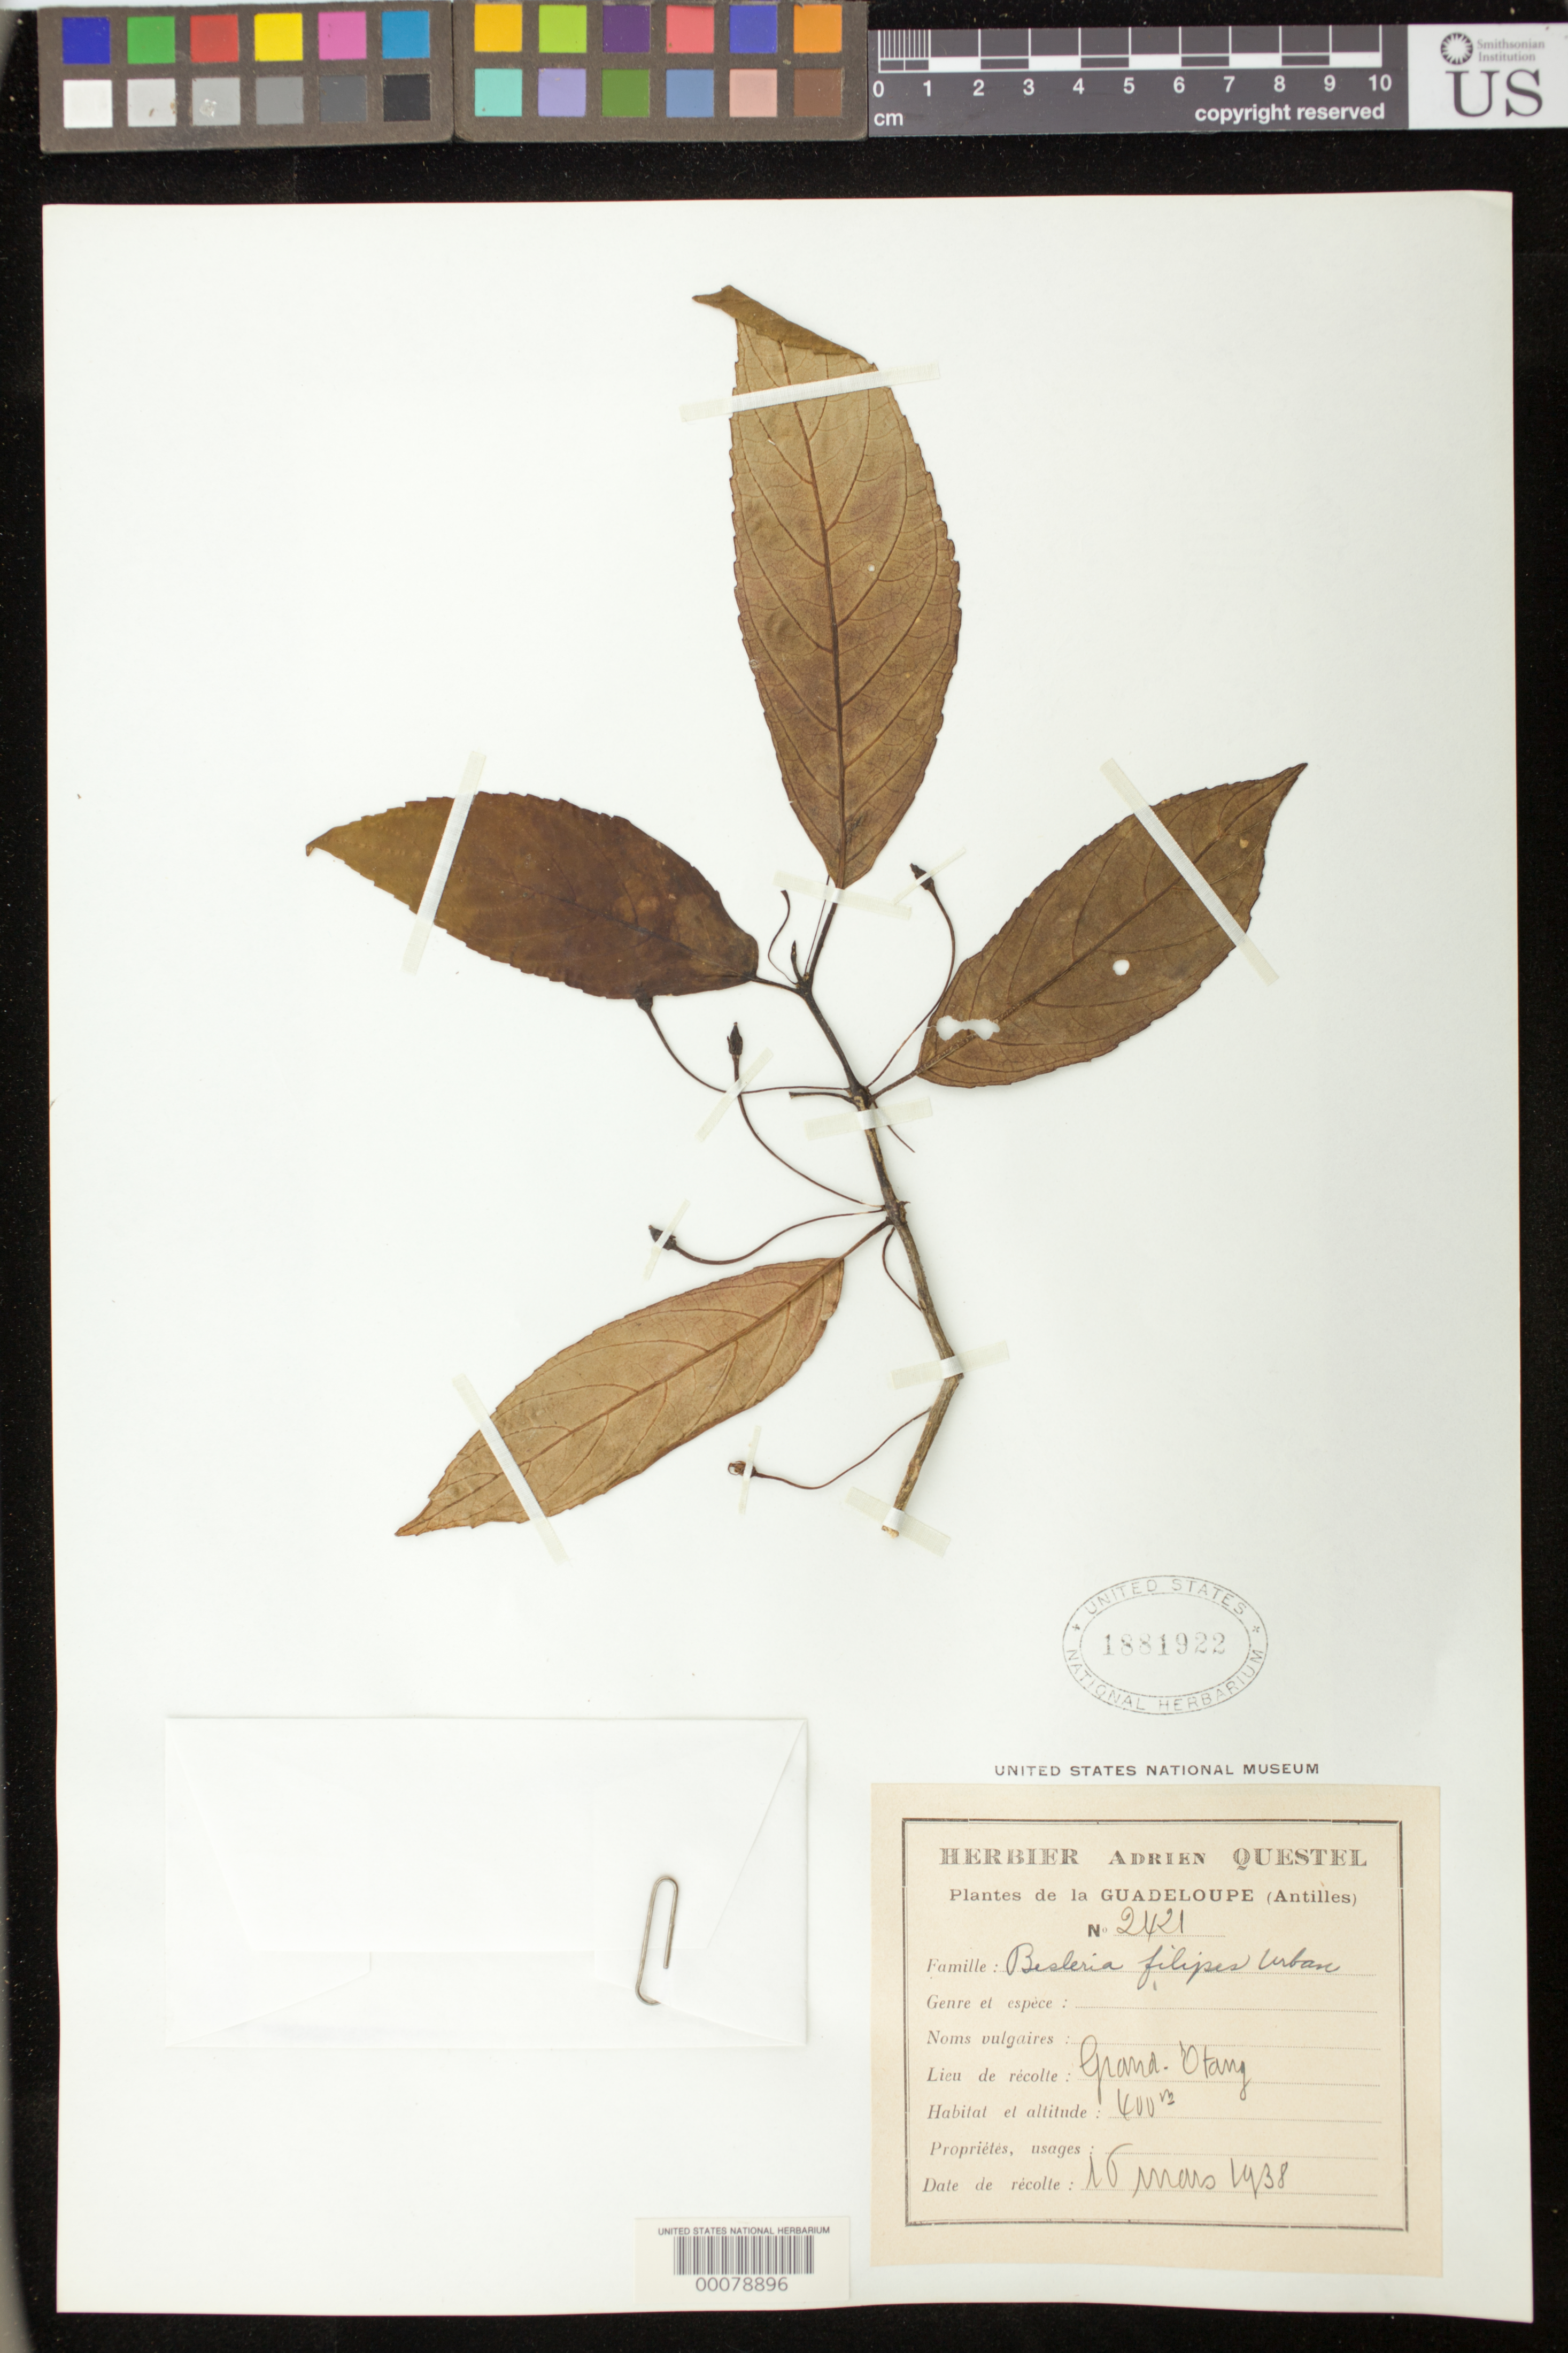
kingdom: Plantae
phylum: Tracheophyta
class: Magnoliopsida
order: Lamiales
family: Gesneriaceae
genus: Besleria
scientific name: Besleria filipes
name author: Urb.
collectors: A. Questel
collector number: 2421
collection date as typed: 16 Mar 1938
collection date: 1938-03-16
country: Guadeloupe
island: Basse Terre [Guadeloupe]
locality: Grand Etang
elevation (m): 400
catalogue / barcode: US 1881922